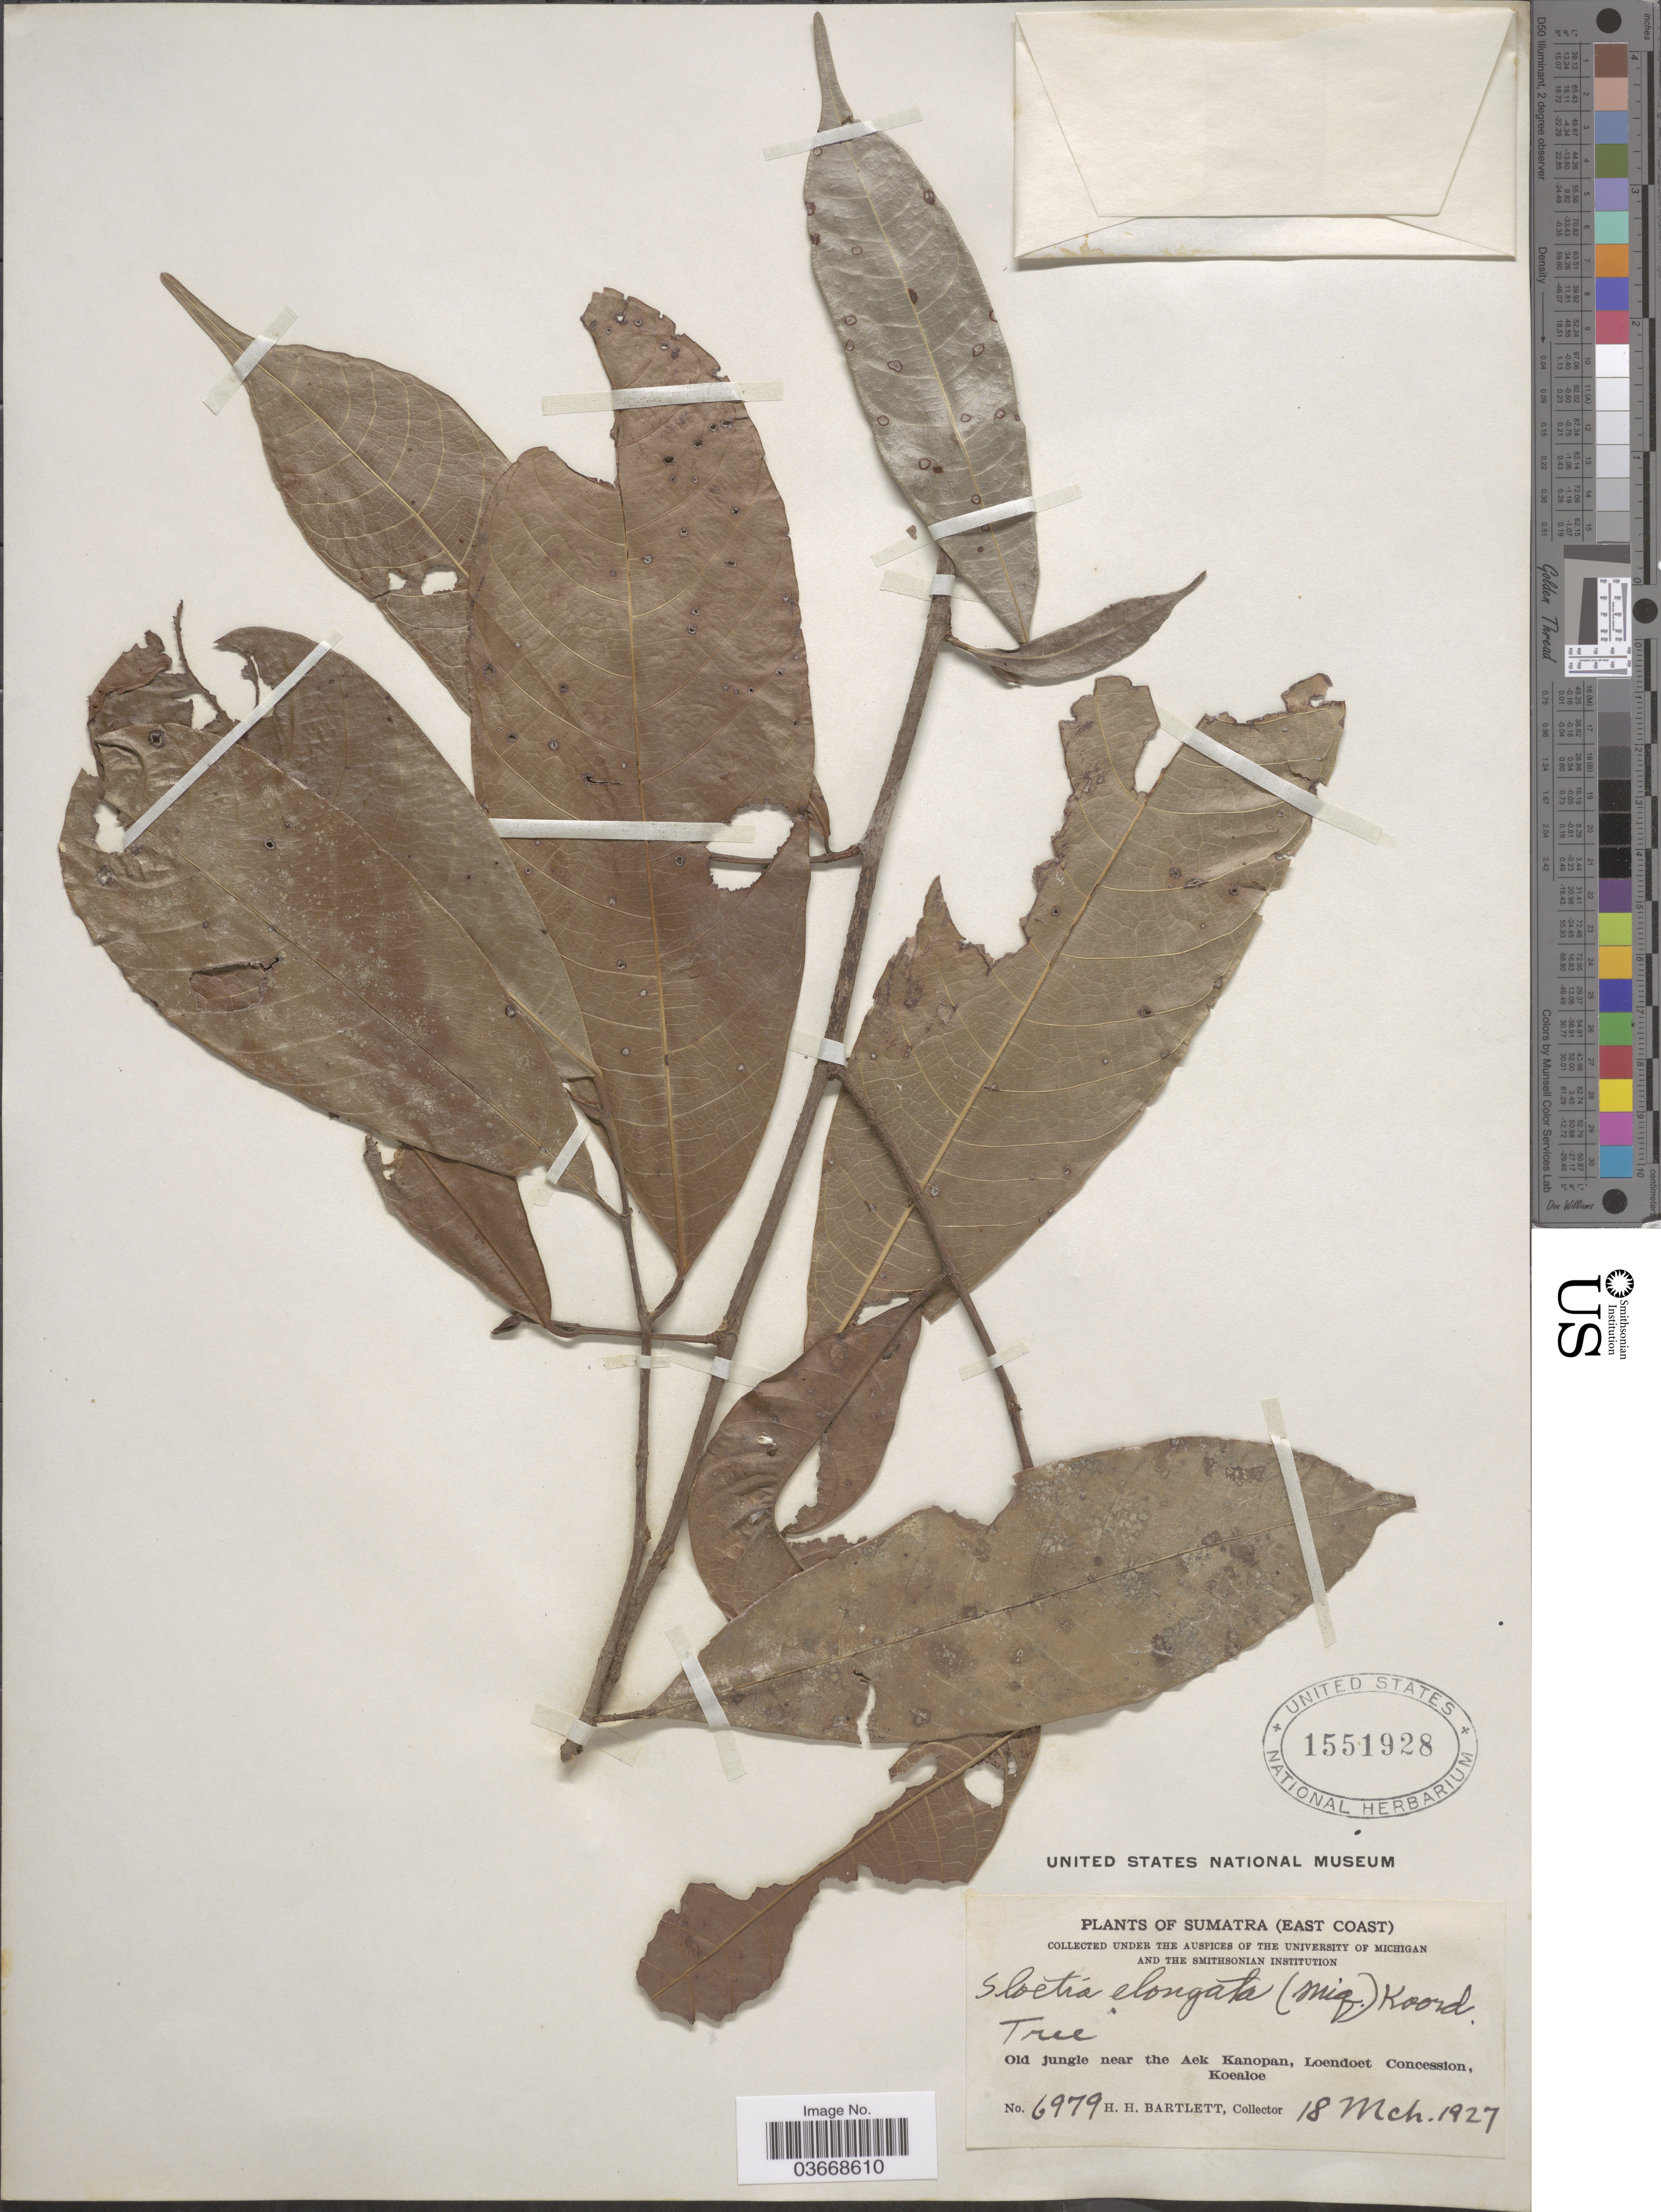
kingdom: Plantae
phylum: Tracheophyta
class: Magnoliopsida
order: Rosales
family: Moraceae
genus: Sloetia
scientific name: Sloetia elongata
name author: (Miq.) Koord.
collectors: H. H. Bartlett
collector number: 6979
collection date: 1927-03-18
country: Indonesia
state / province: Sumatra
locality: (East Coast). Old jungle near the Aek Kanopan, Loendoet Concession, Koealoe.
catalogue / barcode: US 1551928